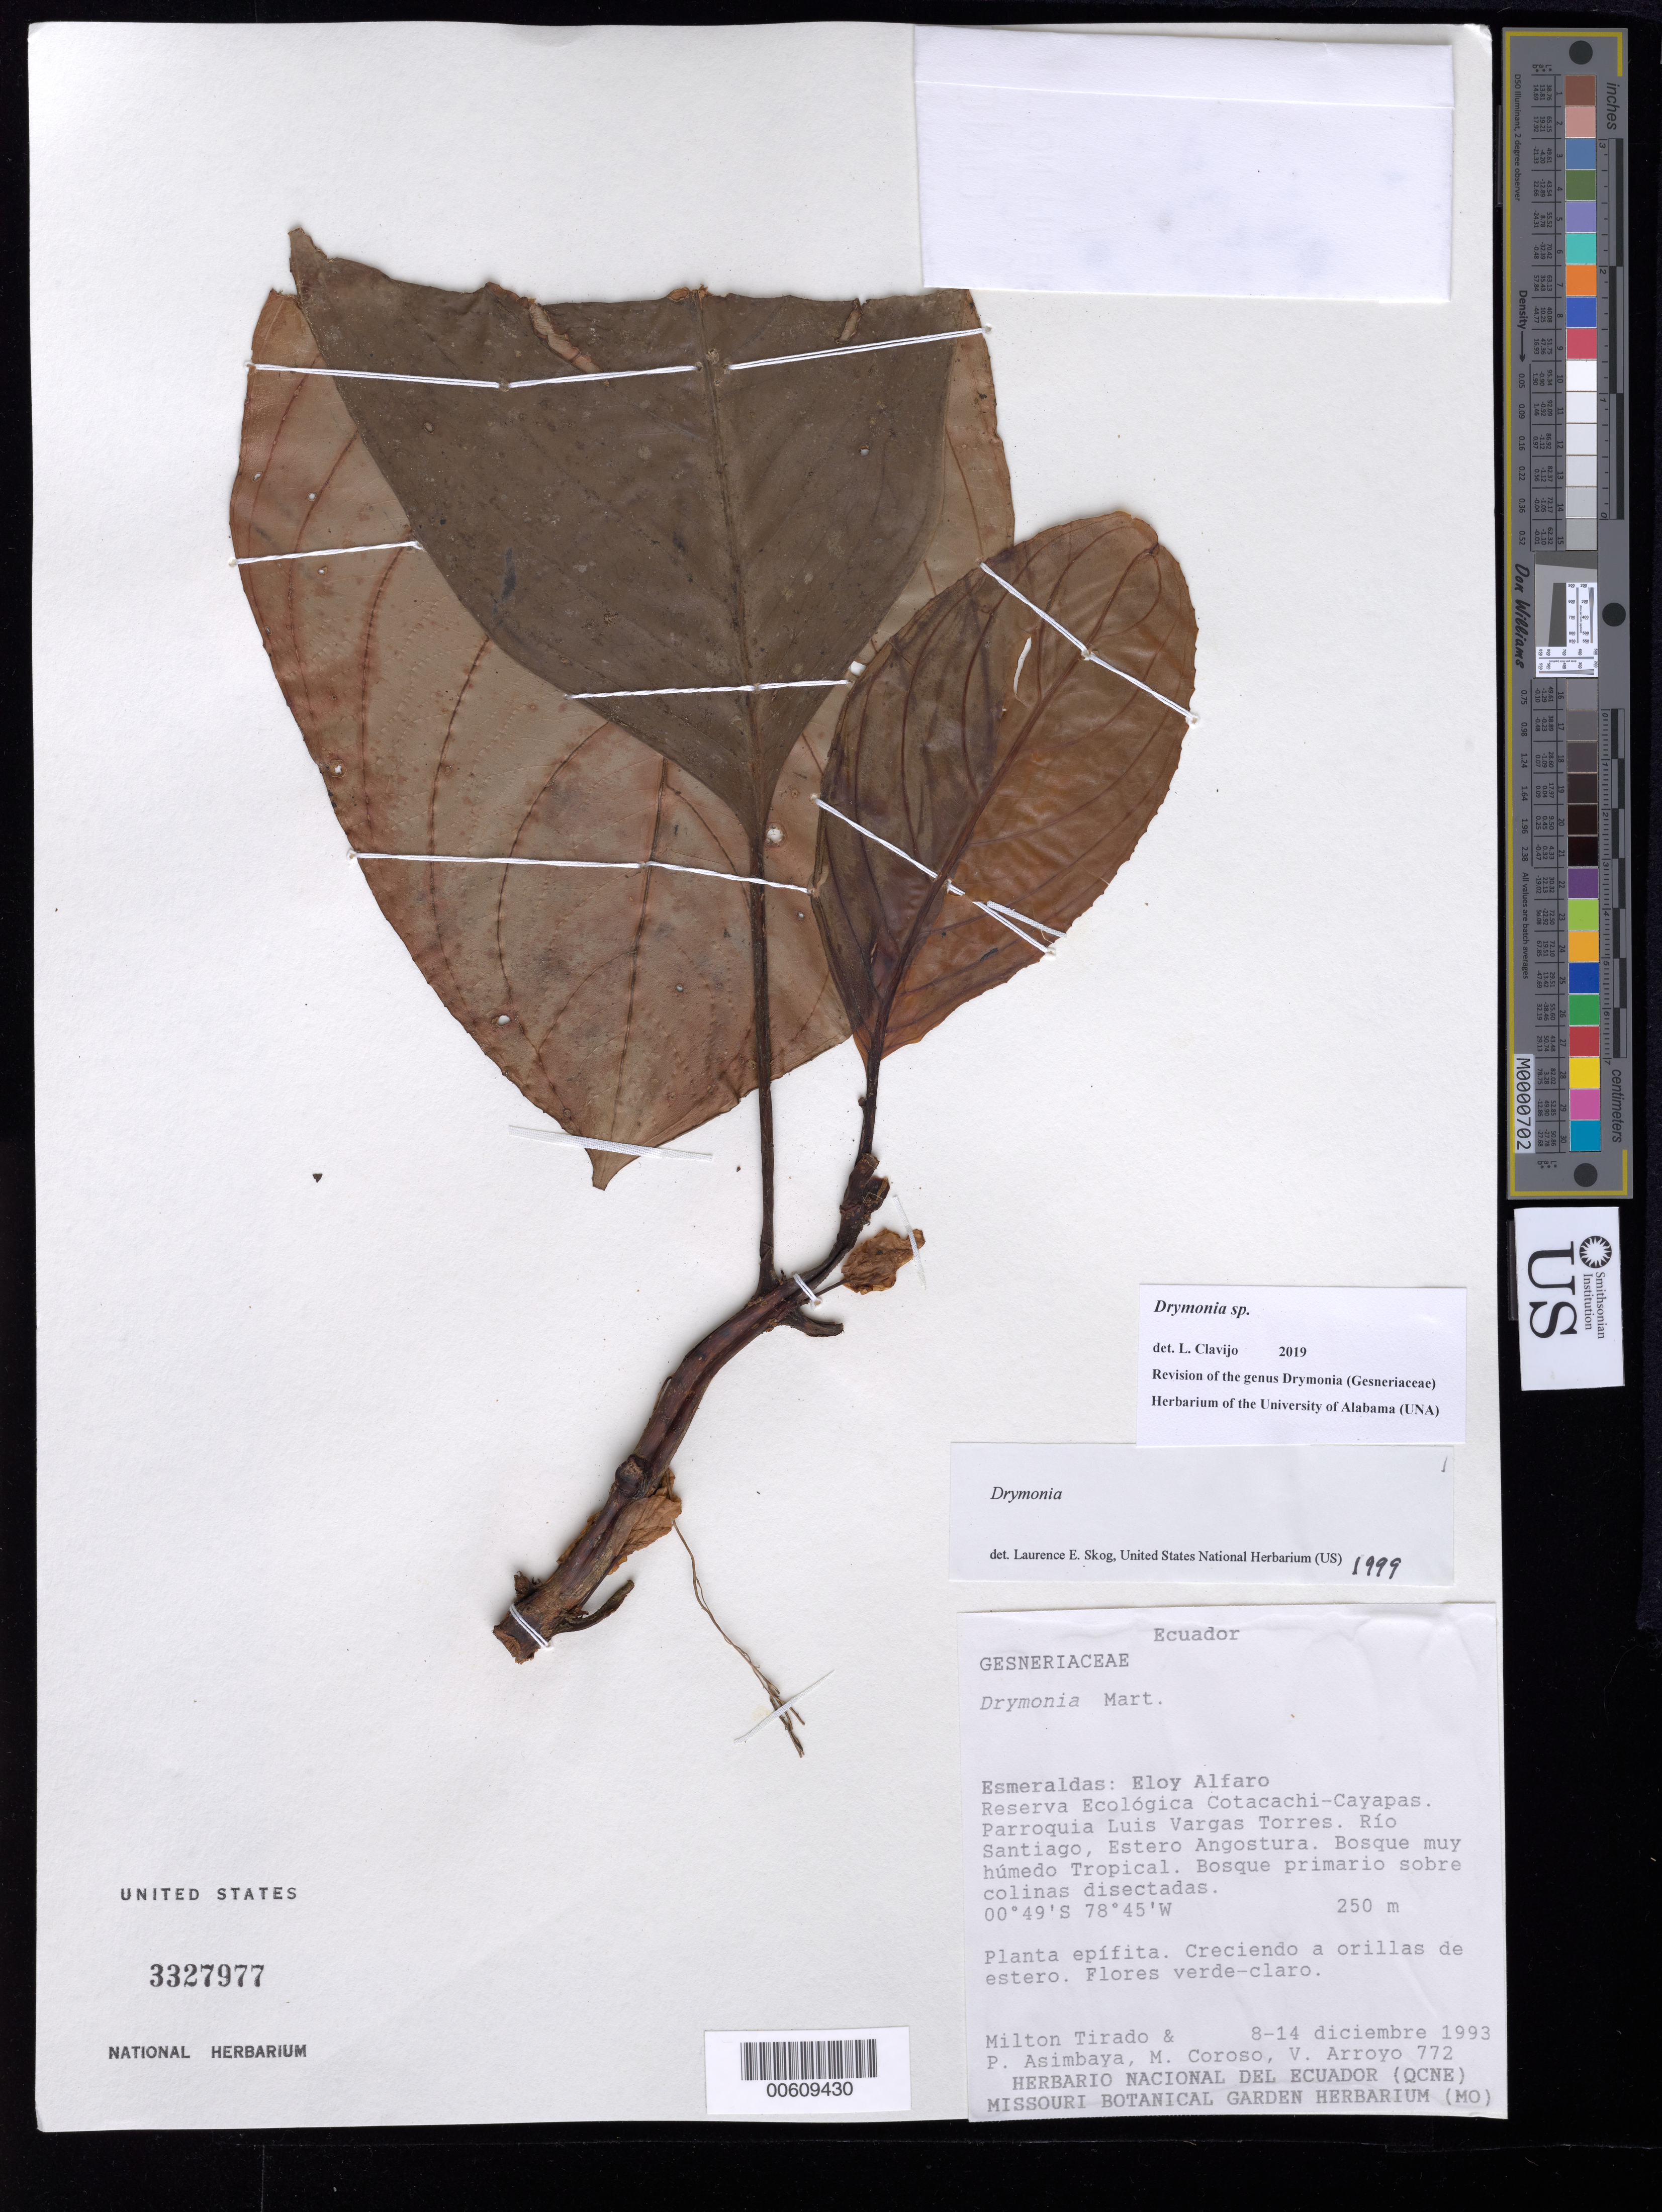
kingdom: Plantae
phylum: Tracheophyta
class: Magnoliopsida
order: Lamiales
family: Gesneriaceae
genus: Drymonia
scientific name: Drymonia quadrangulata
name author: Clavijo & J.L. Clark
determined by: Skog, Laurence E.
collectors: M. Tirado, P. Asimbaya, M. Coroso & J. Arroyo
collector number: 772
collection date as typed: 8-14 Dec 1993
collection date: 1993-12-08/1993-12-14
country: Ecuador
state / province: Esmeraldas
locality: Eloy Alfaro; Reserva Ecológica Cotacachi - Cayapas. Parroquia Luis Vargas Torres. Río Santiago, Estero Angostura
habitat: Bosque muy húmedo Tropical. Bosque primario sobre colinas disectadas; creciendo a orillas de estero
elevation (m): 250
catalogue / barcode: US 3327977